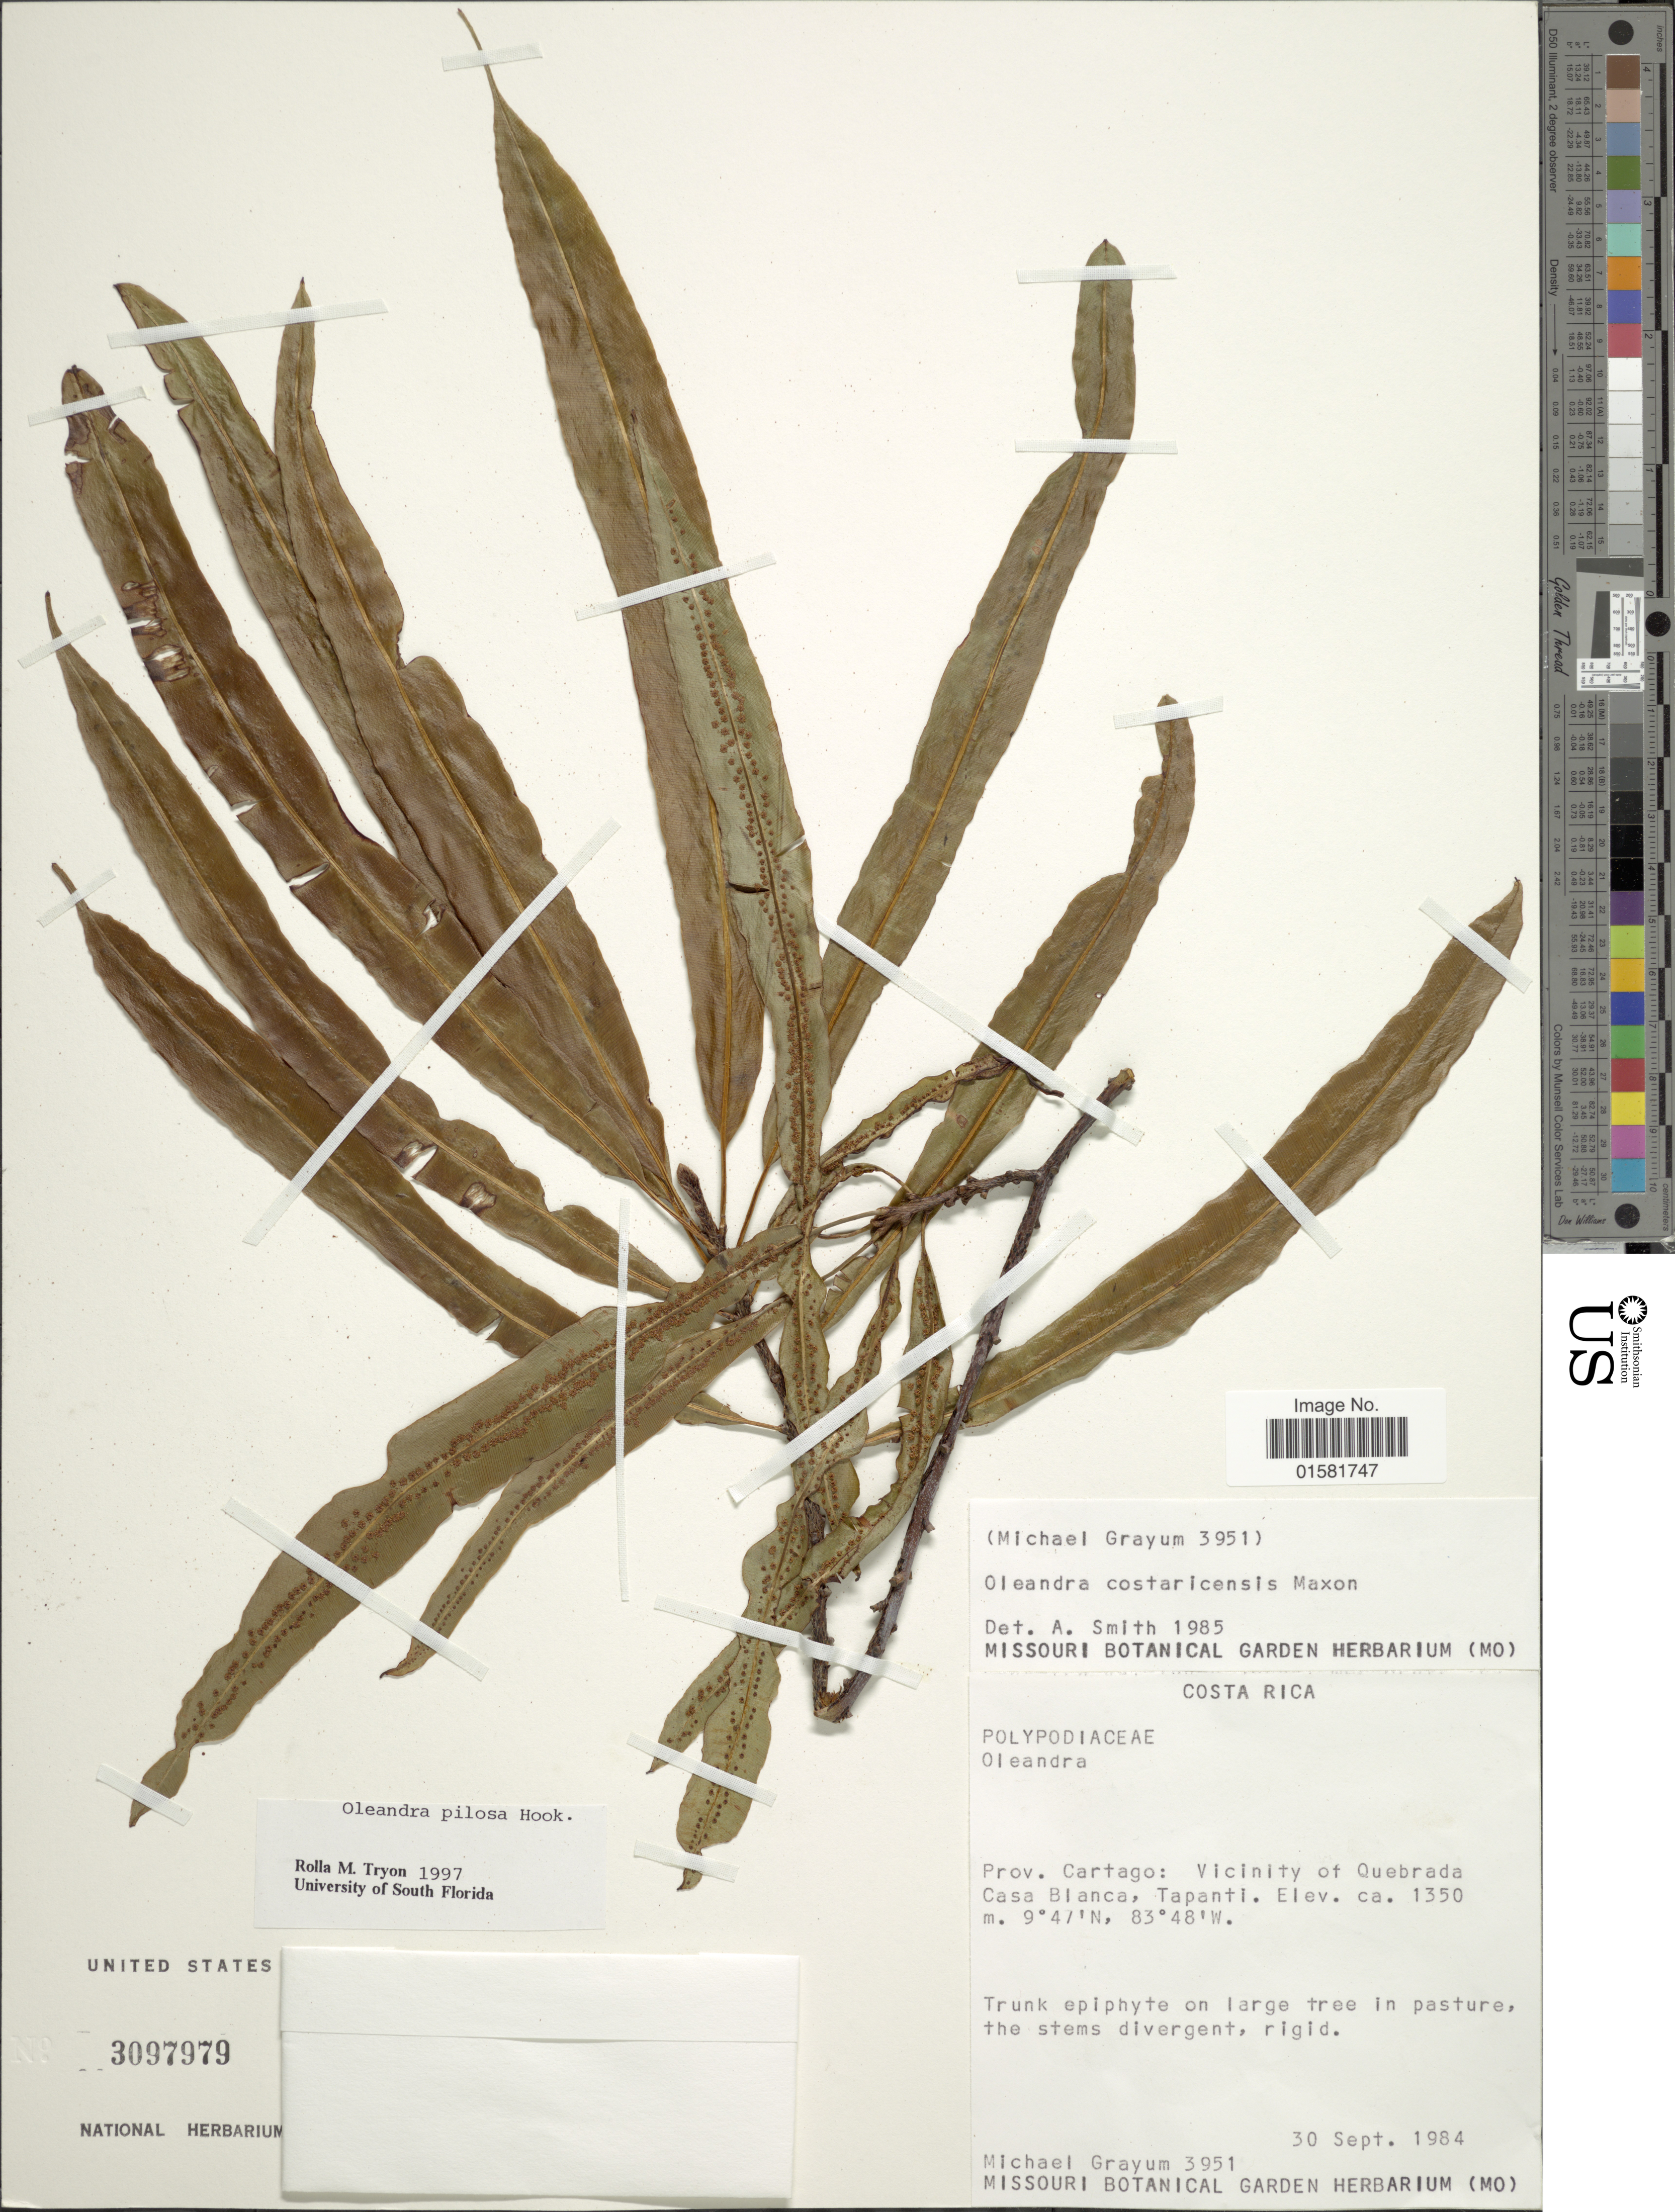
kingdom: Plantae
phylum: Tracheophyta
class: Polypodiopsida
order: Polypodiales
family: Oleandraceae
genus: Oleandra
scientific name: Oleandra pilosa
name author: Hook.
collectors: M. H. Grayum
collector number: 3951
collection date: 1984-09-30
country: Costa Rica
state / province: Cartago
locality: Costa Rica. Prov. Cartago: Vicinity of Quebrada Casa Blanca, Tapanti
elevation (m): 1350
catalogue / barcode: US 3097979